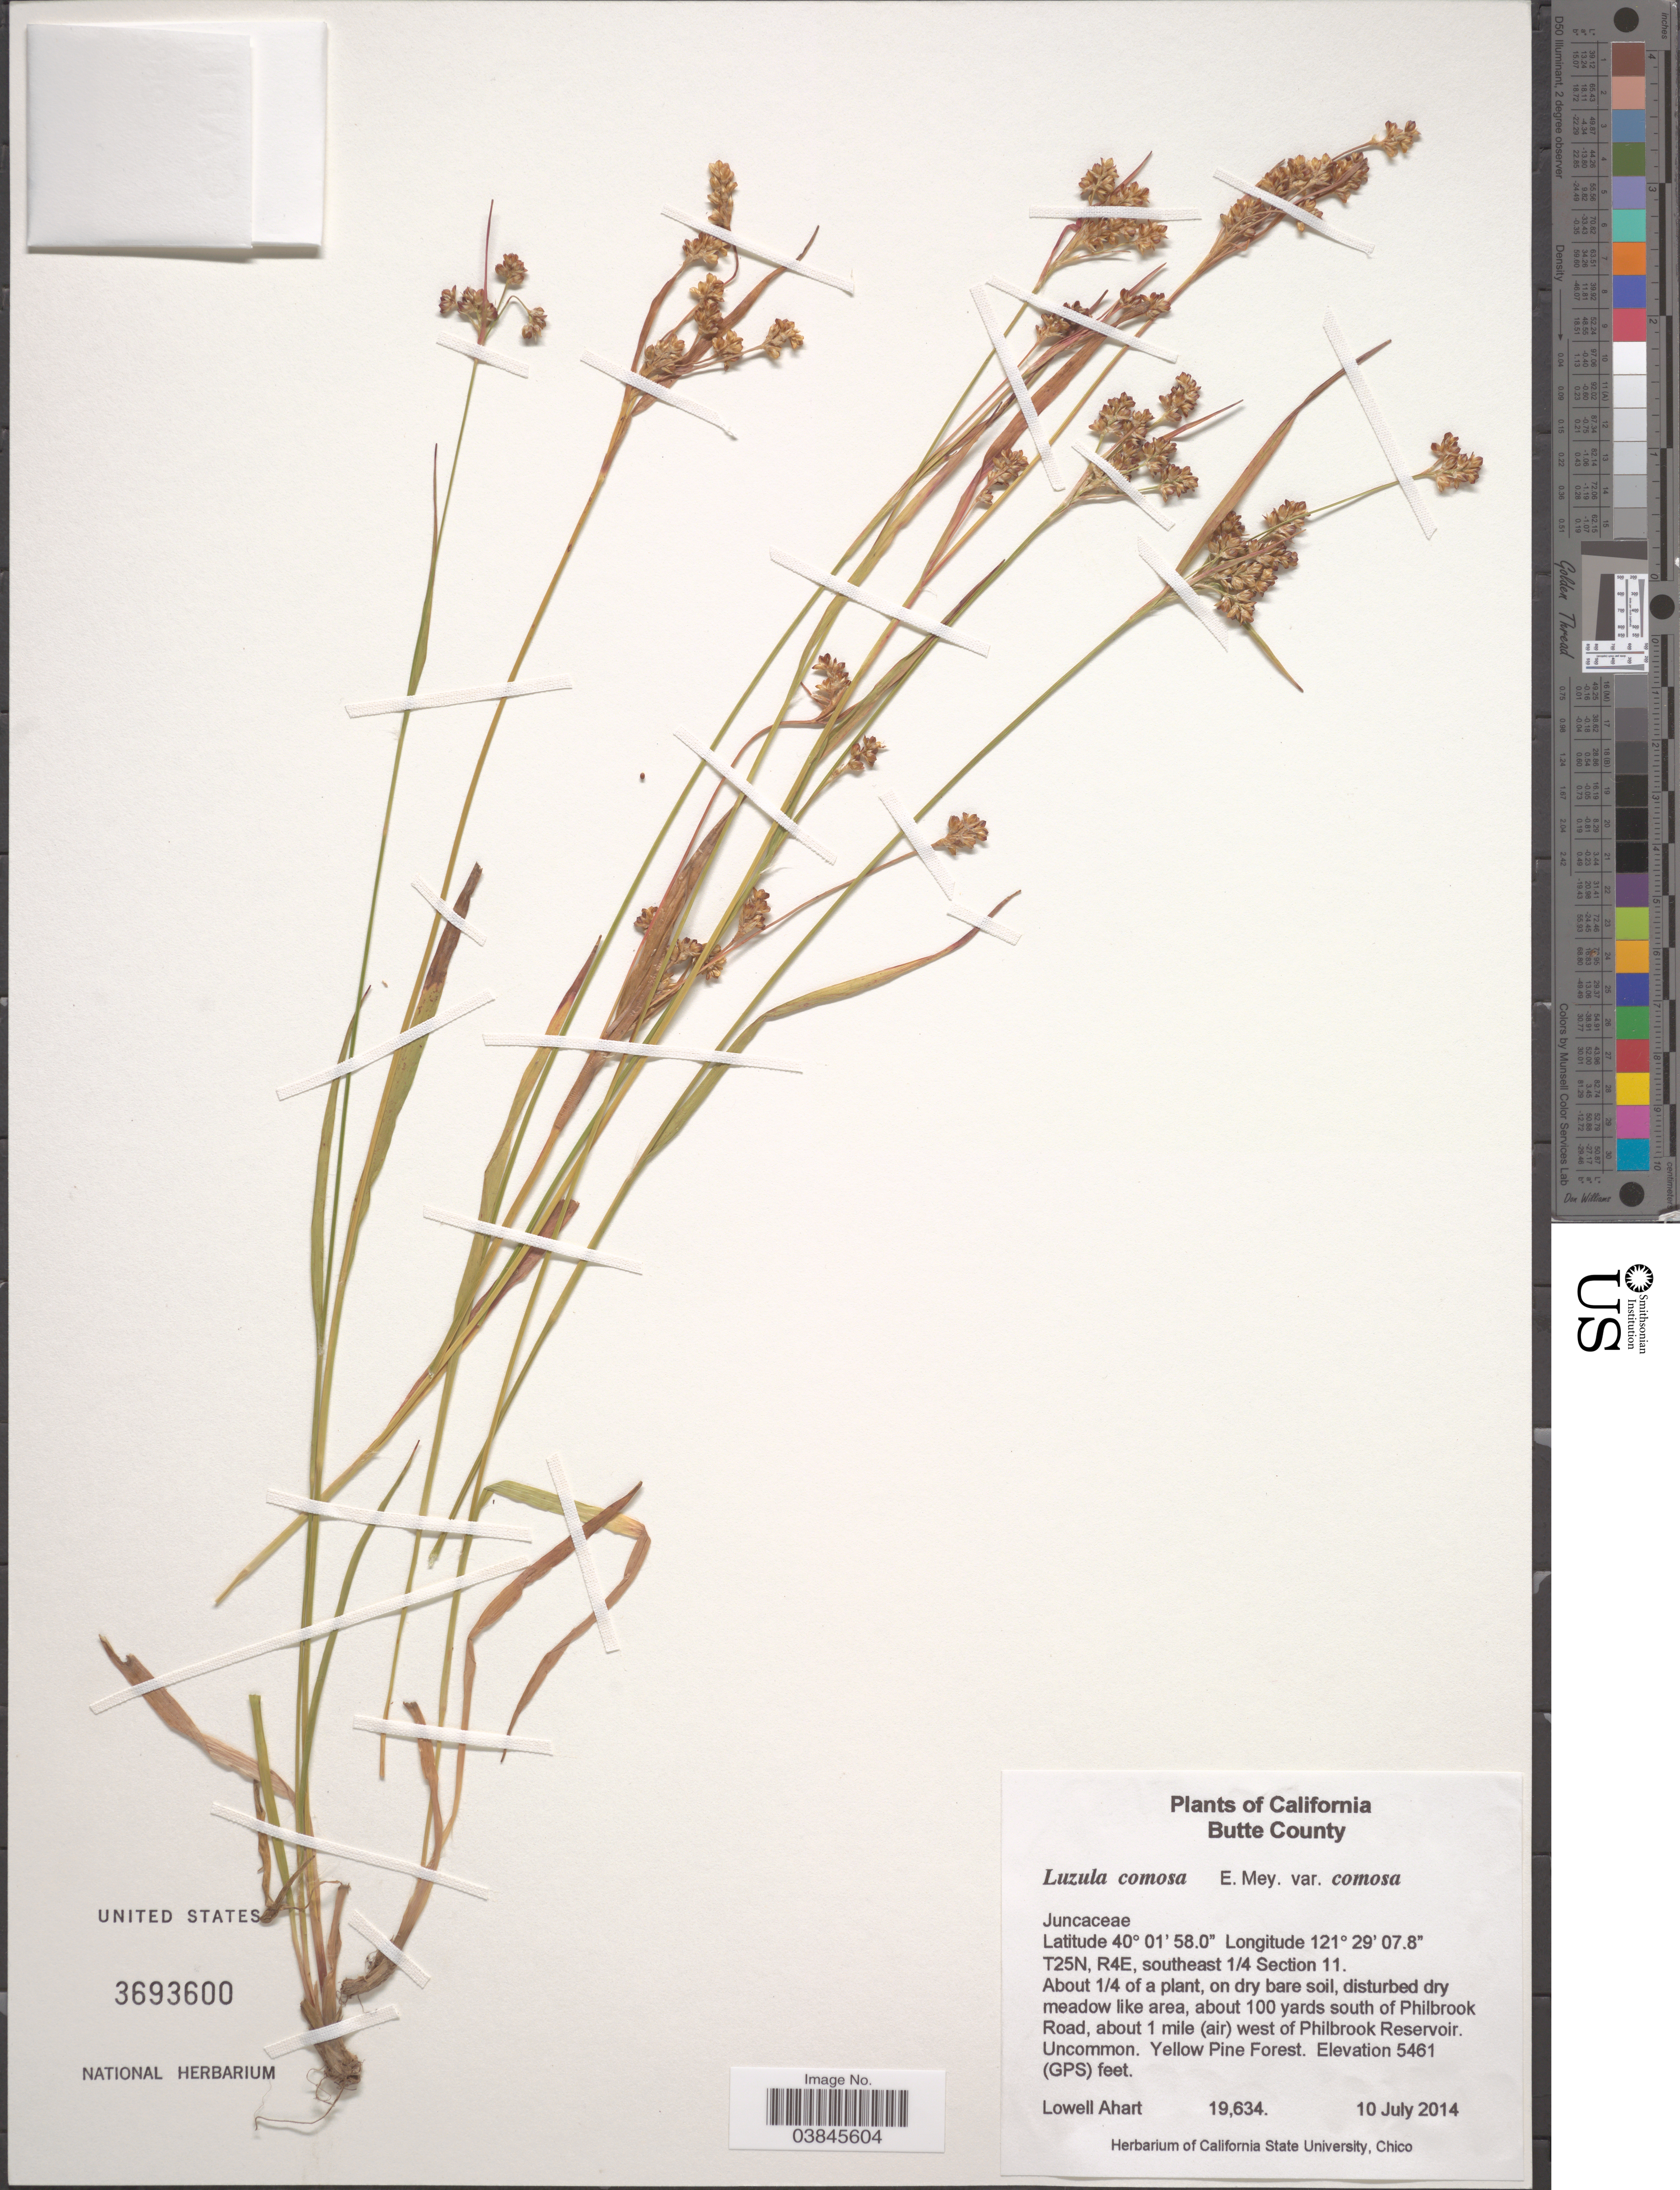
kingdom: Plantae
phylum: Tracheophyta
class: Liliopsida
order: Poales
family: Juncaceae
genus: Luzula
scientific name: Luzula comosa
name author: E. Mey.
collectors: L. Ahart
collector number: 19634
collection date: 2014-07-10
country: United States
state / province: California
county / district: Butte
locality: Butte County. T25N, R4E, southeast ¼ Section 11. About 100 yards south of Philbrook Road, about 1 mile (air) west of Philbrook Reservoir.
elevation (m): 1665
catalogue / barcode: US 3693600